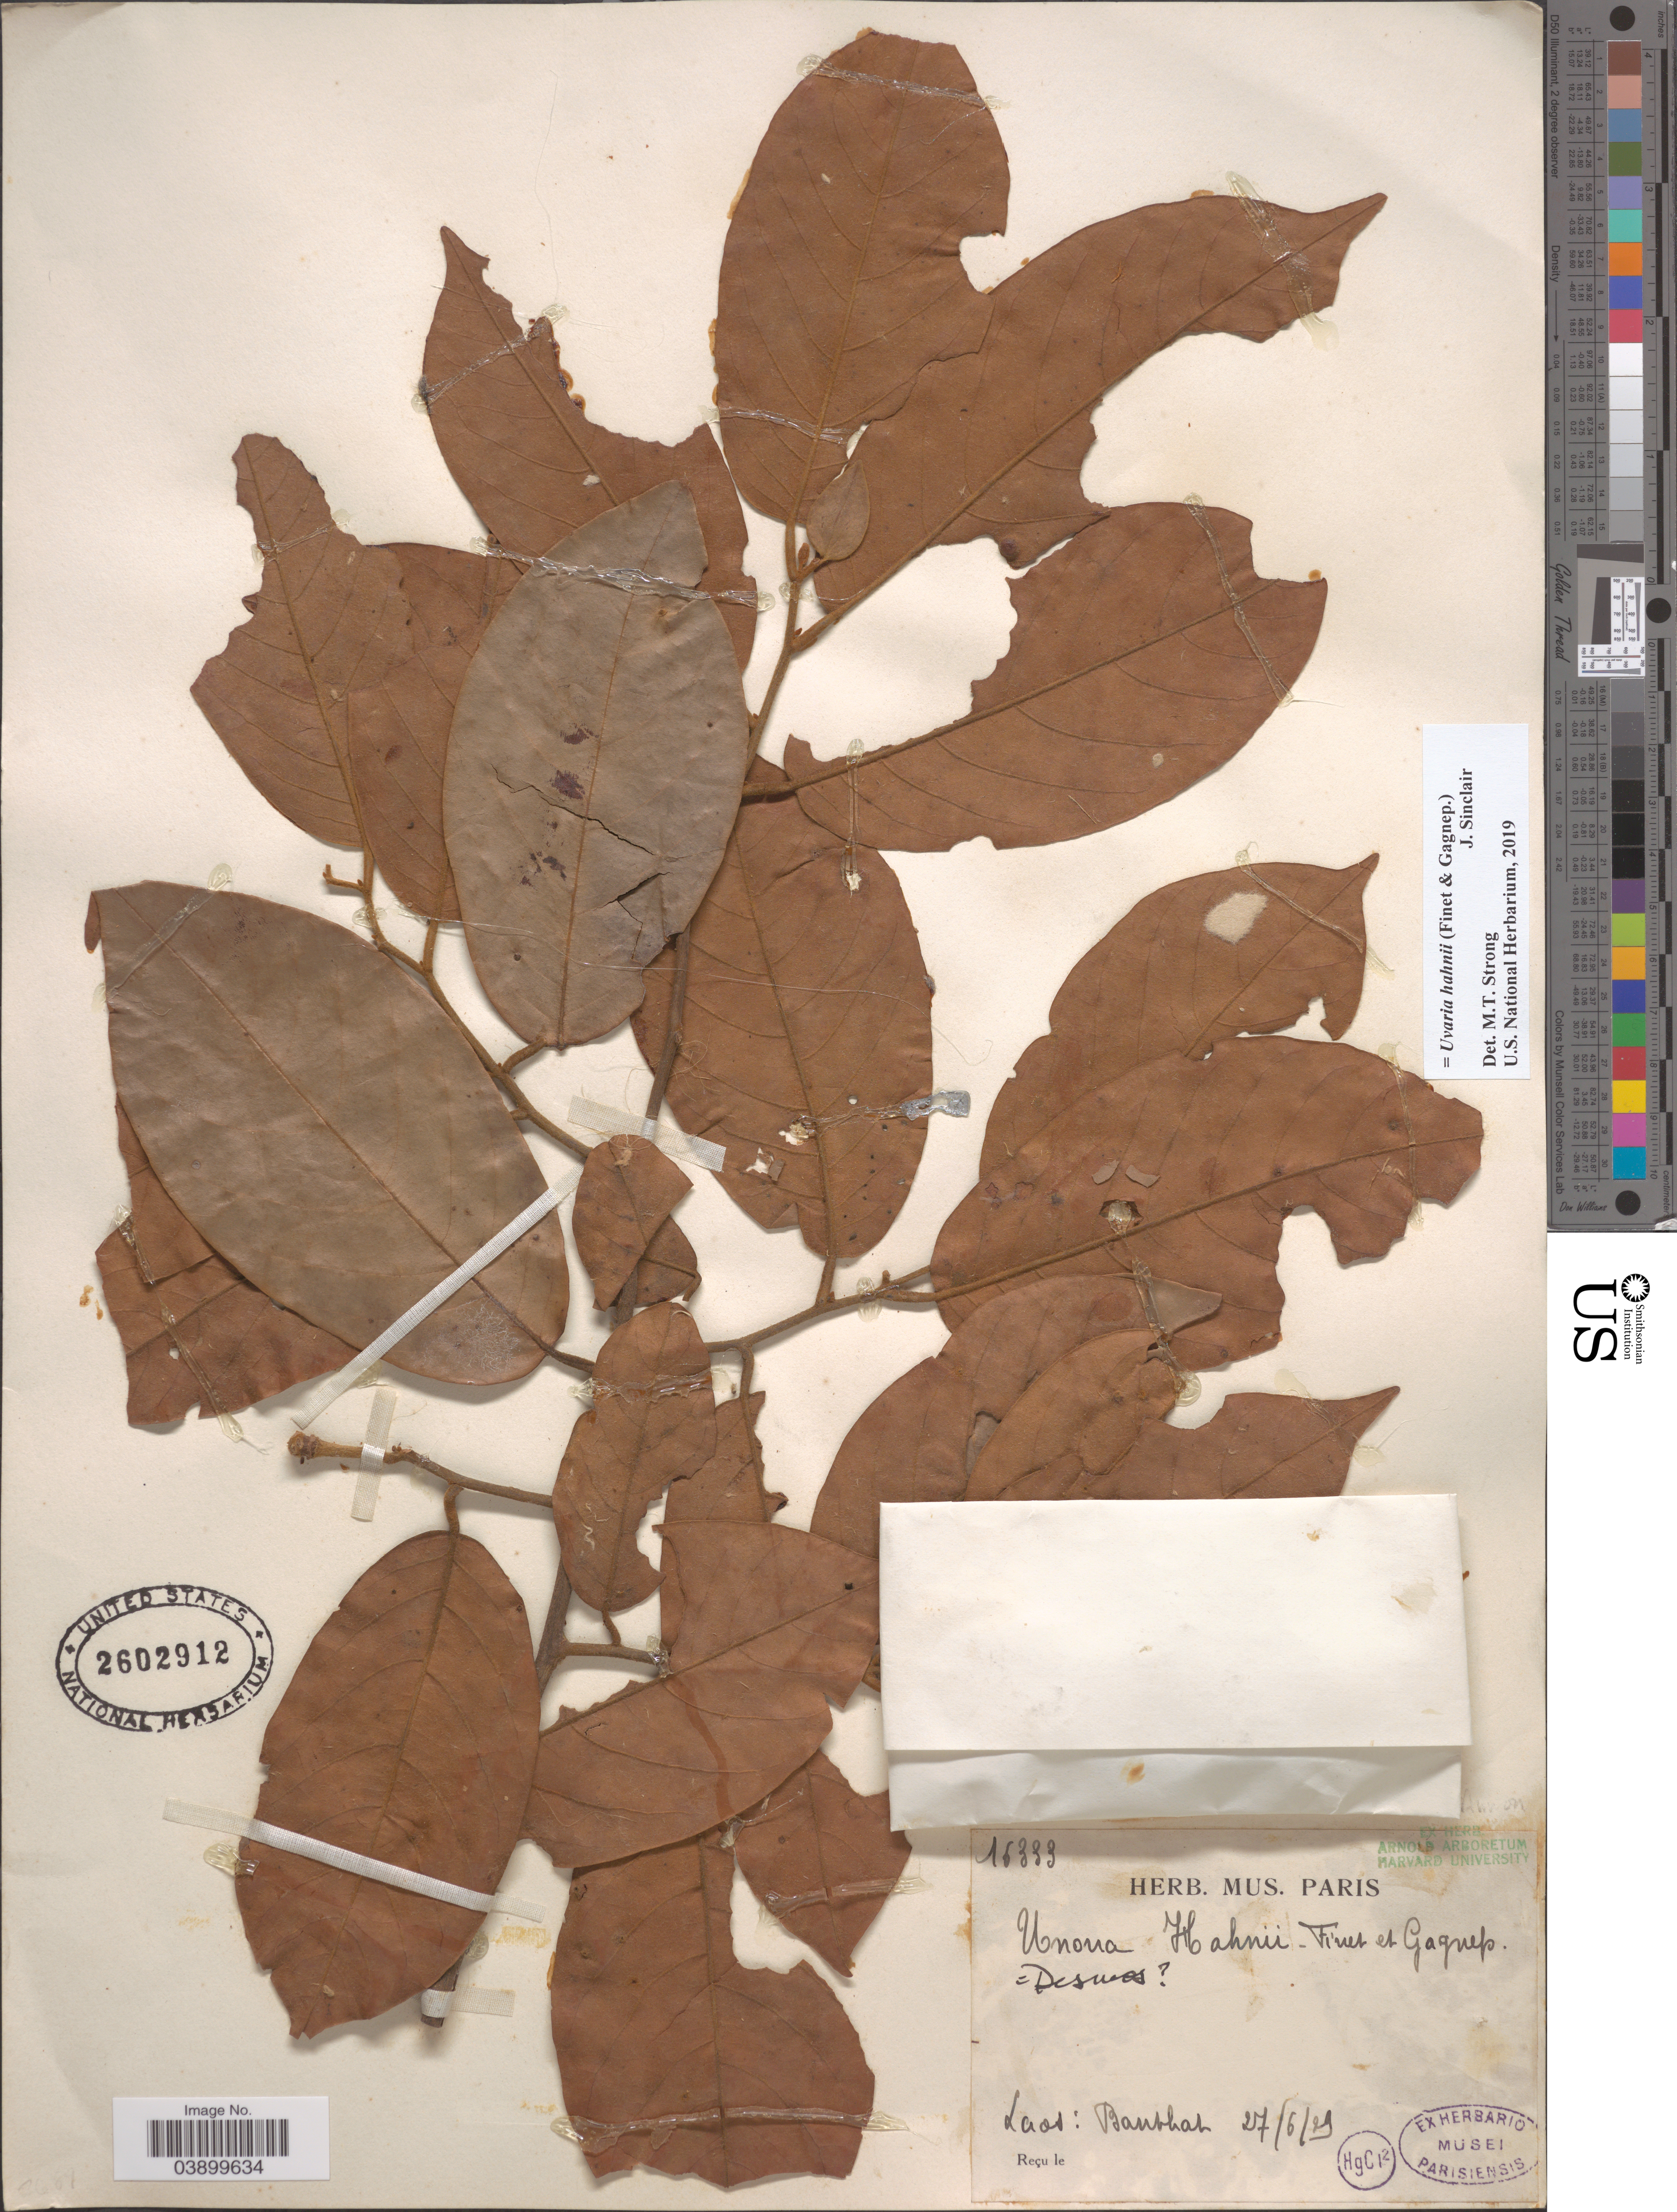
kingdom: Plantae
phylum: Tracheophyta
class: Magnoliopsida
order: Magnoliales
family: Annonaceae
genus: Uvaria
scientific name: Uvaria hahnii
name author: (Finet & Gagnep.) J. Sinclair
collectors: ex herb. Mus. Paris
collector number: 16333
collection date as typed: Transcribed d/m/y: 27/6/29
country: Laos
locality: Banthat.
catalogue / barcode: US 2602912